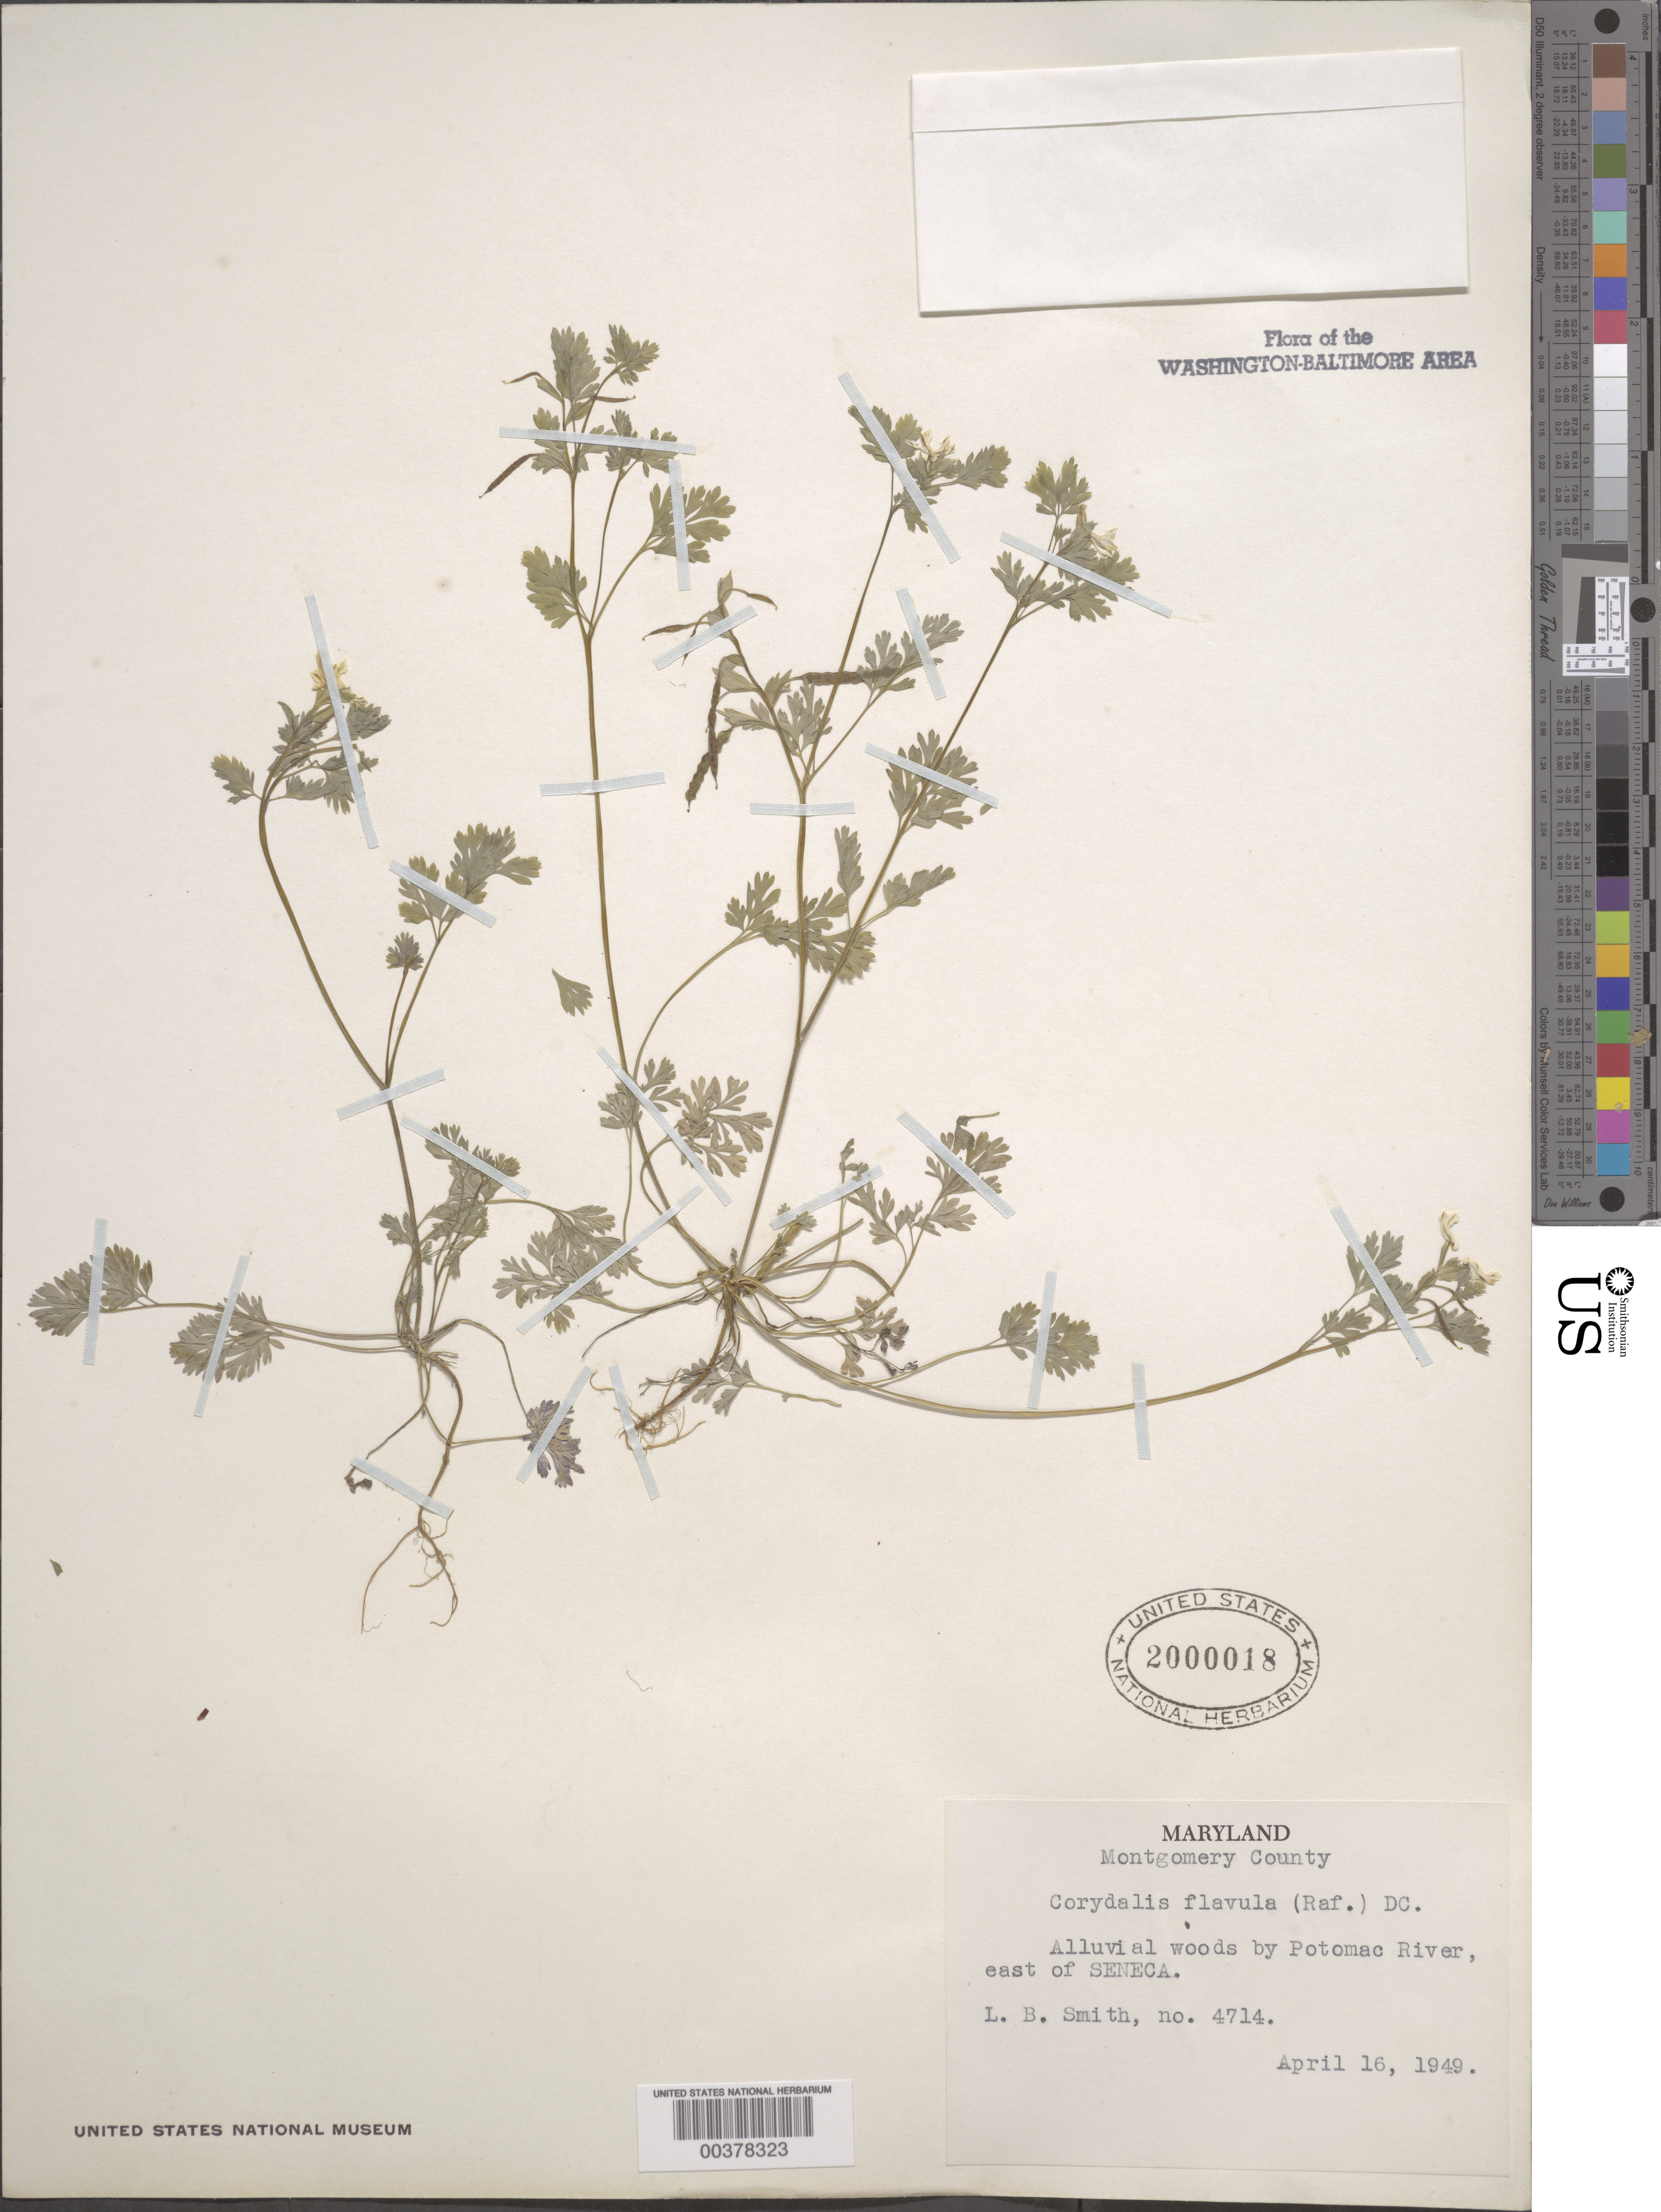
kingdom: Plantae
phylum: Tracheophyta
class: Magnoliopsida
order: Ranunculales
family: Papaveraceae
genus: Corydalis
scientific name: Corydalis flavula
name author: (Raf.) DC.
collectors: L. Smith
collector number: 4714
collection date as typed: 16 Apr 1949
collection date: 1949-04-16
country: United States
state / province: Maryland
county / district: Montgomery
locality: Potomac River, east of Seneca C. & O. Canal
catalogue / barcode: US 2000018